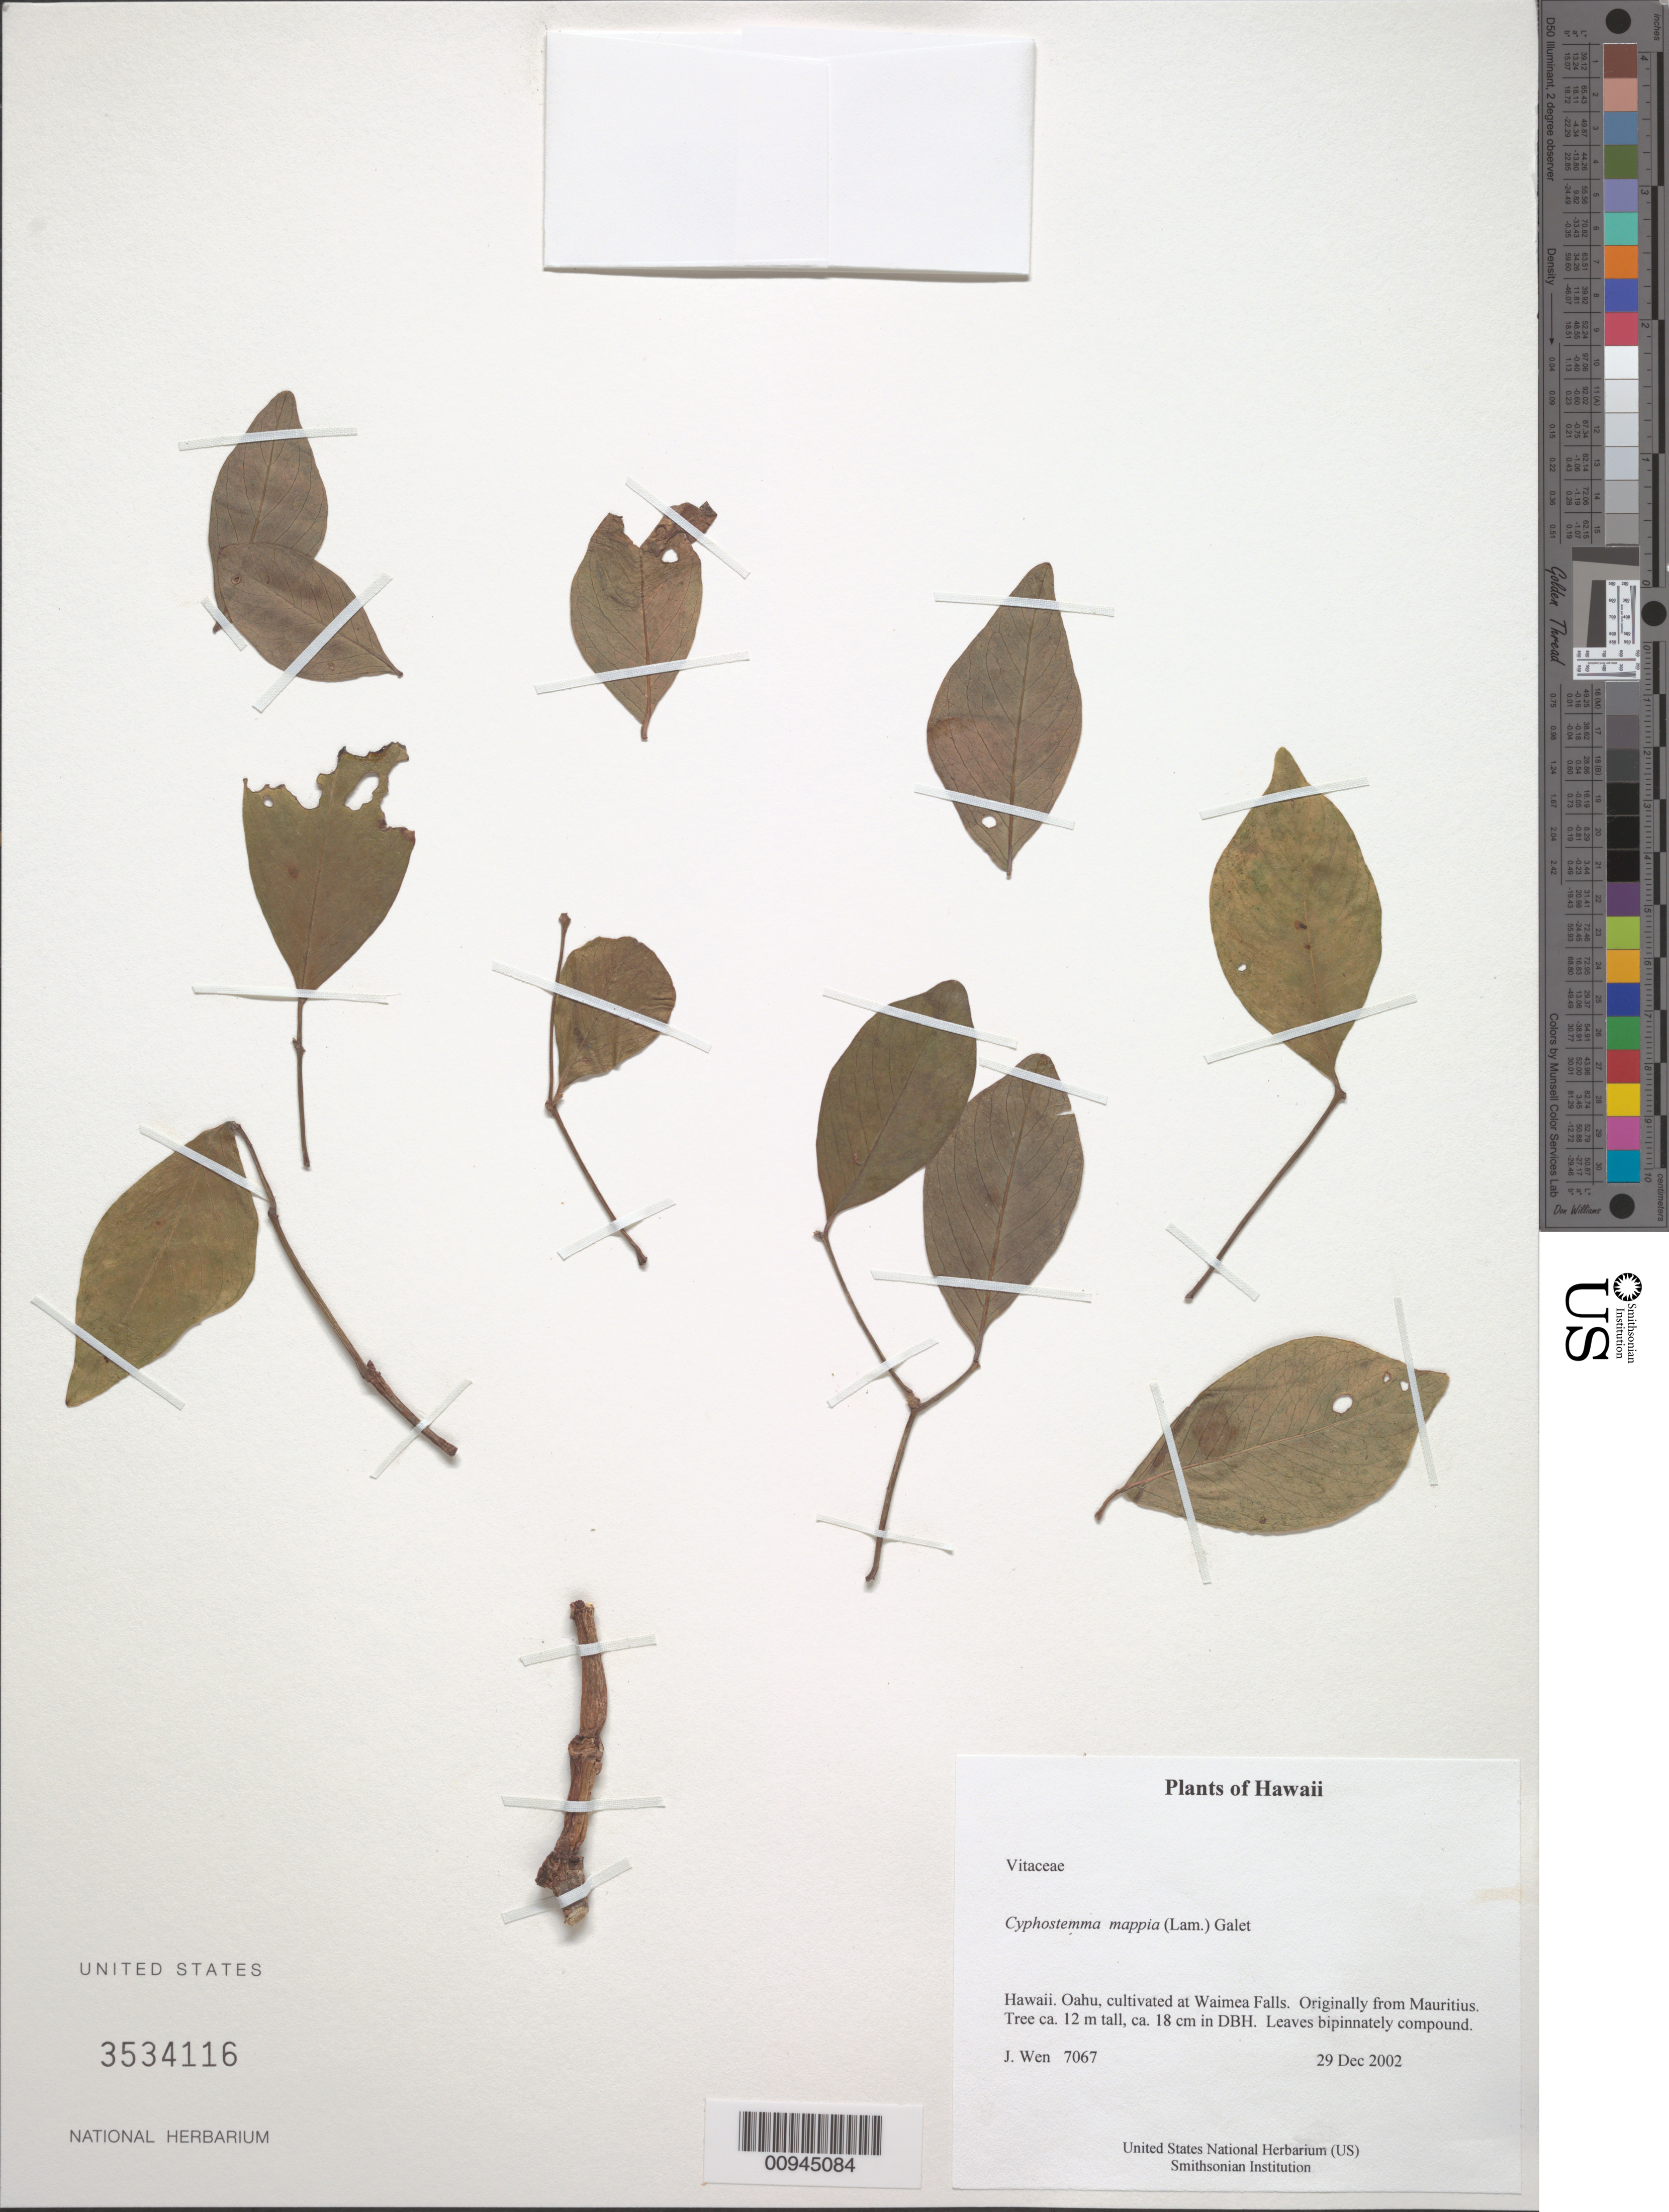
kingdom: Plantae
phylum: Tracheophyta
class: Magnoliopsida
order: Vitales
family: Vitaceae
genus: Cyphostemma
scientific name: Cyphostemma mappia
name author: (Lam.) Galet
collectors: J. Wen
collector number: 7067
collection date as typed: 29 Dec 2002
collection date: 2002-12-29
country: United States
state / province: Hawaii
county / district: Honolulu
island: Oahu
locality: Oahu, cultivated at Waimea Falls. Originally from Mauritius.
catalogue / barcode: US 3534116